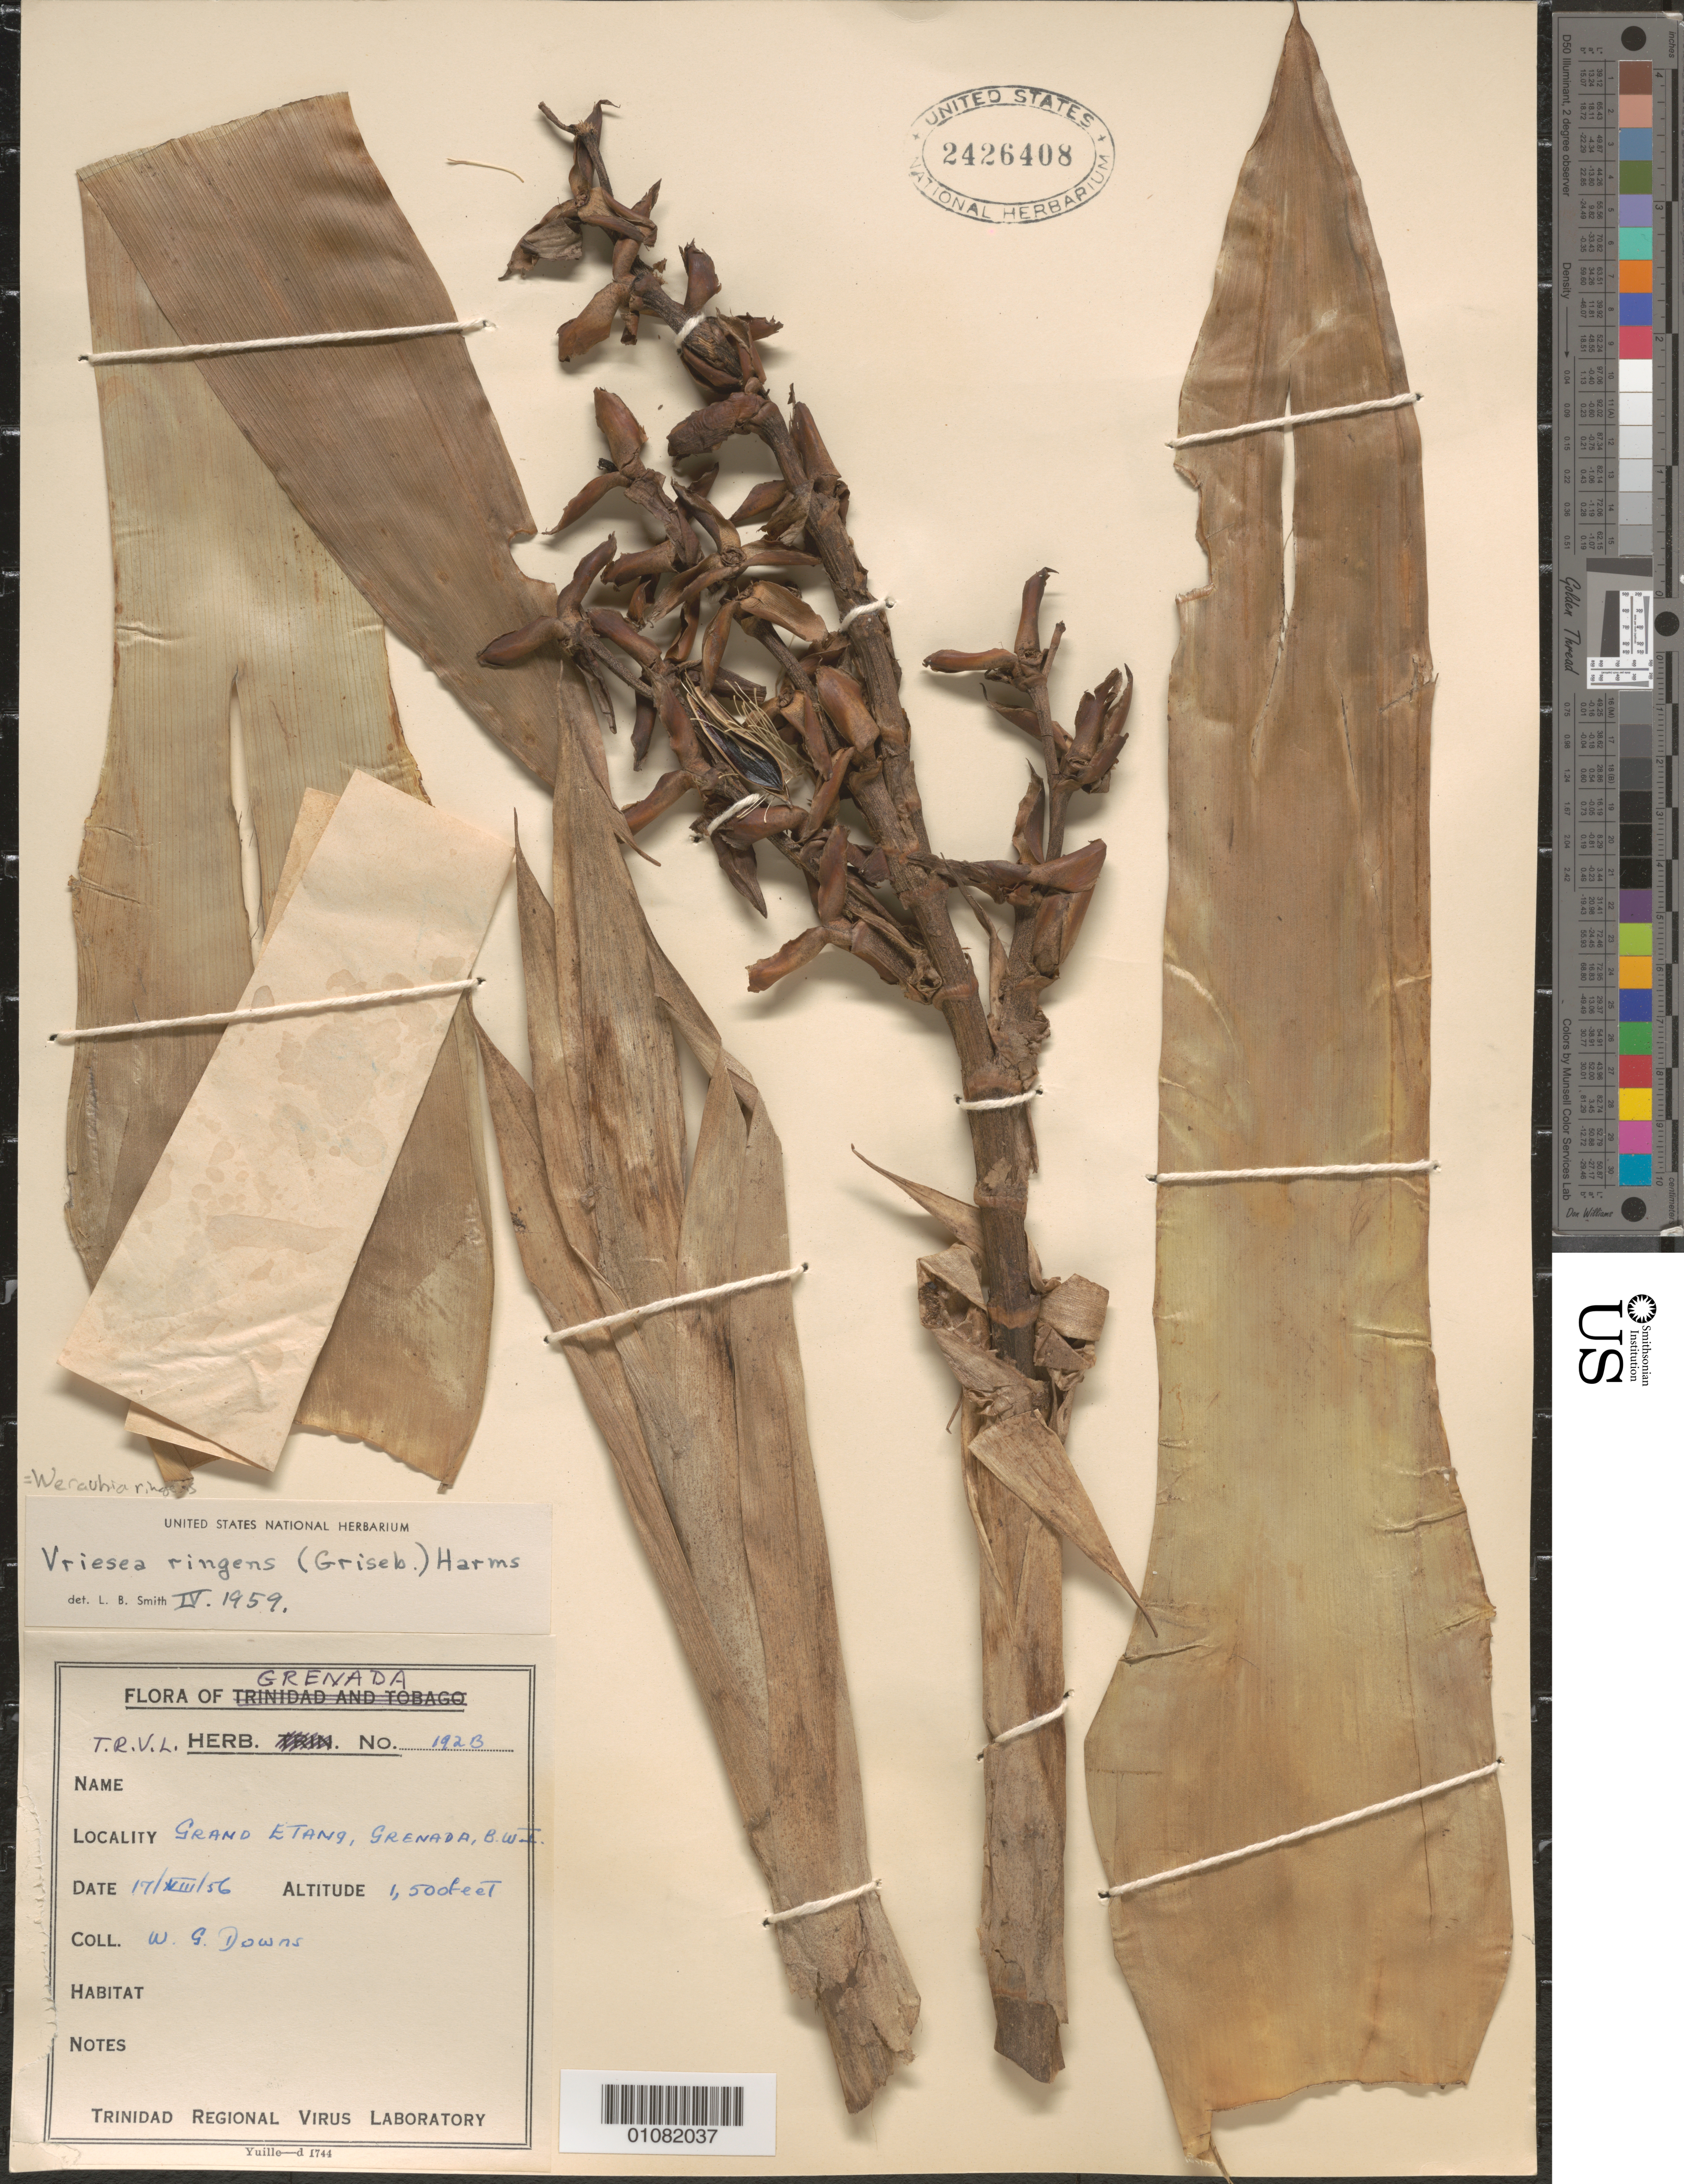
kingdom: Plantae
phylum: Tracheophyta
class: Liliopsida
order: Poales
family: Bromeliaceae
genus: Vriesea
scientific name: Vriesea ringens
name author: (Griseb.) Harms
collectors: W. G. Downs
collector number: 192b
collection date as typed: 17 Aug 1956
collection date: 1956-08-17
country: Grenada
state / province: Saint Andrew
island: Grenada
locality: Grand Etang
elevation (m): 457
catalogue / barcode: US 2426408